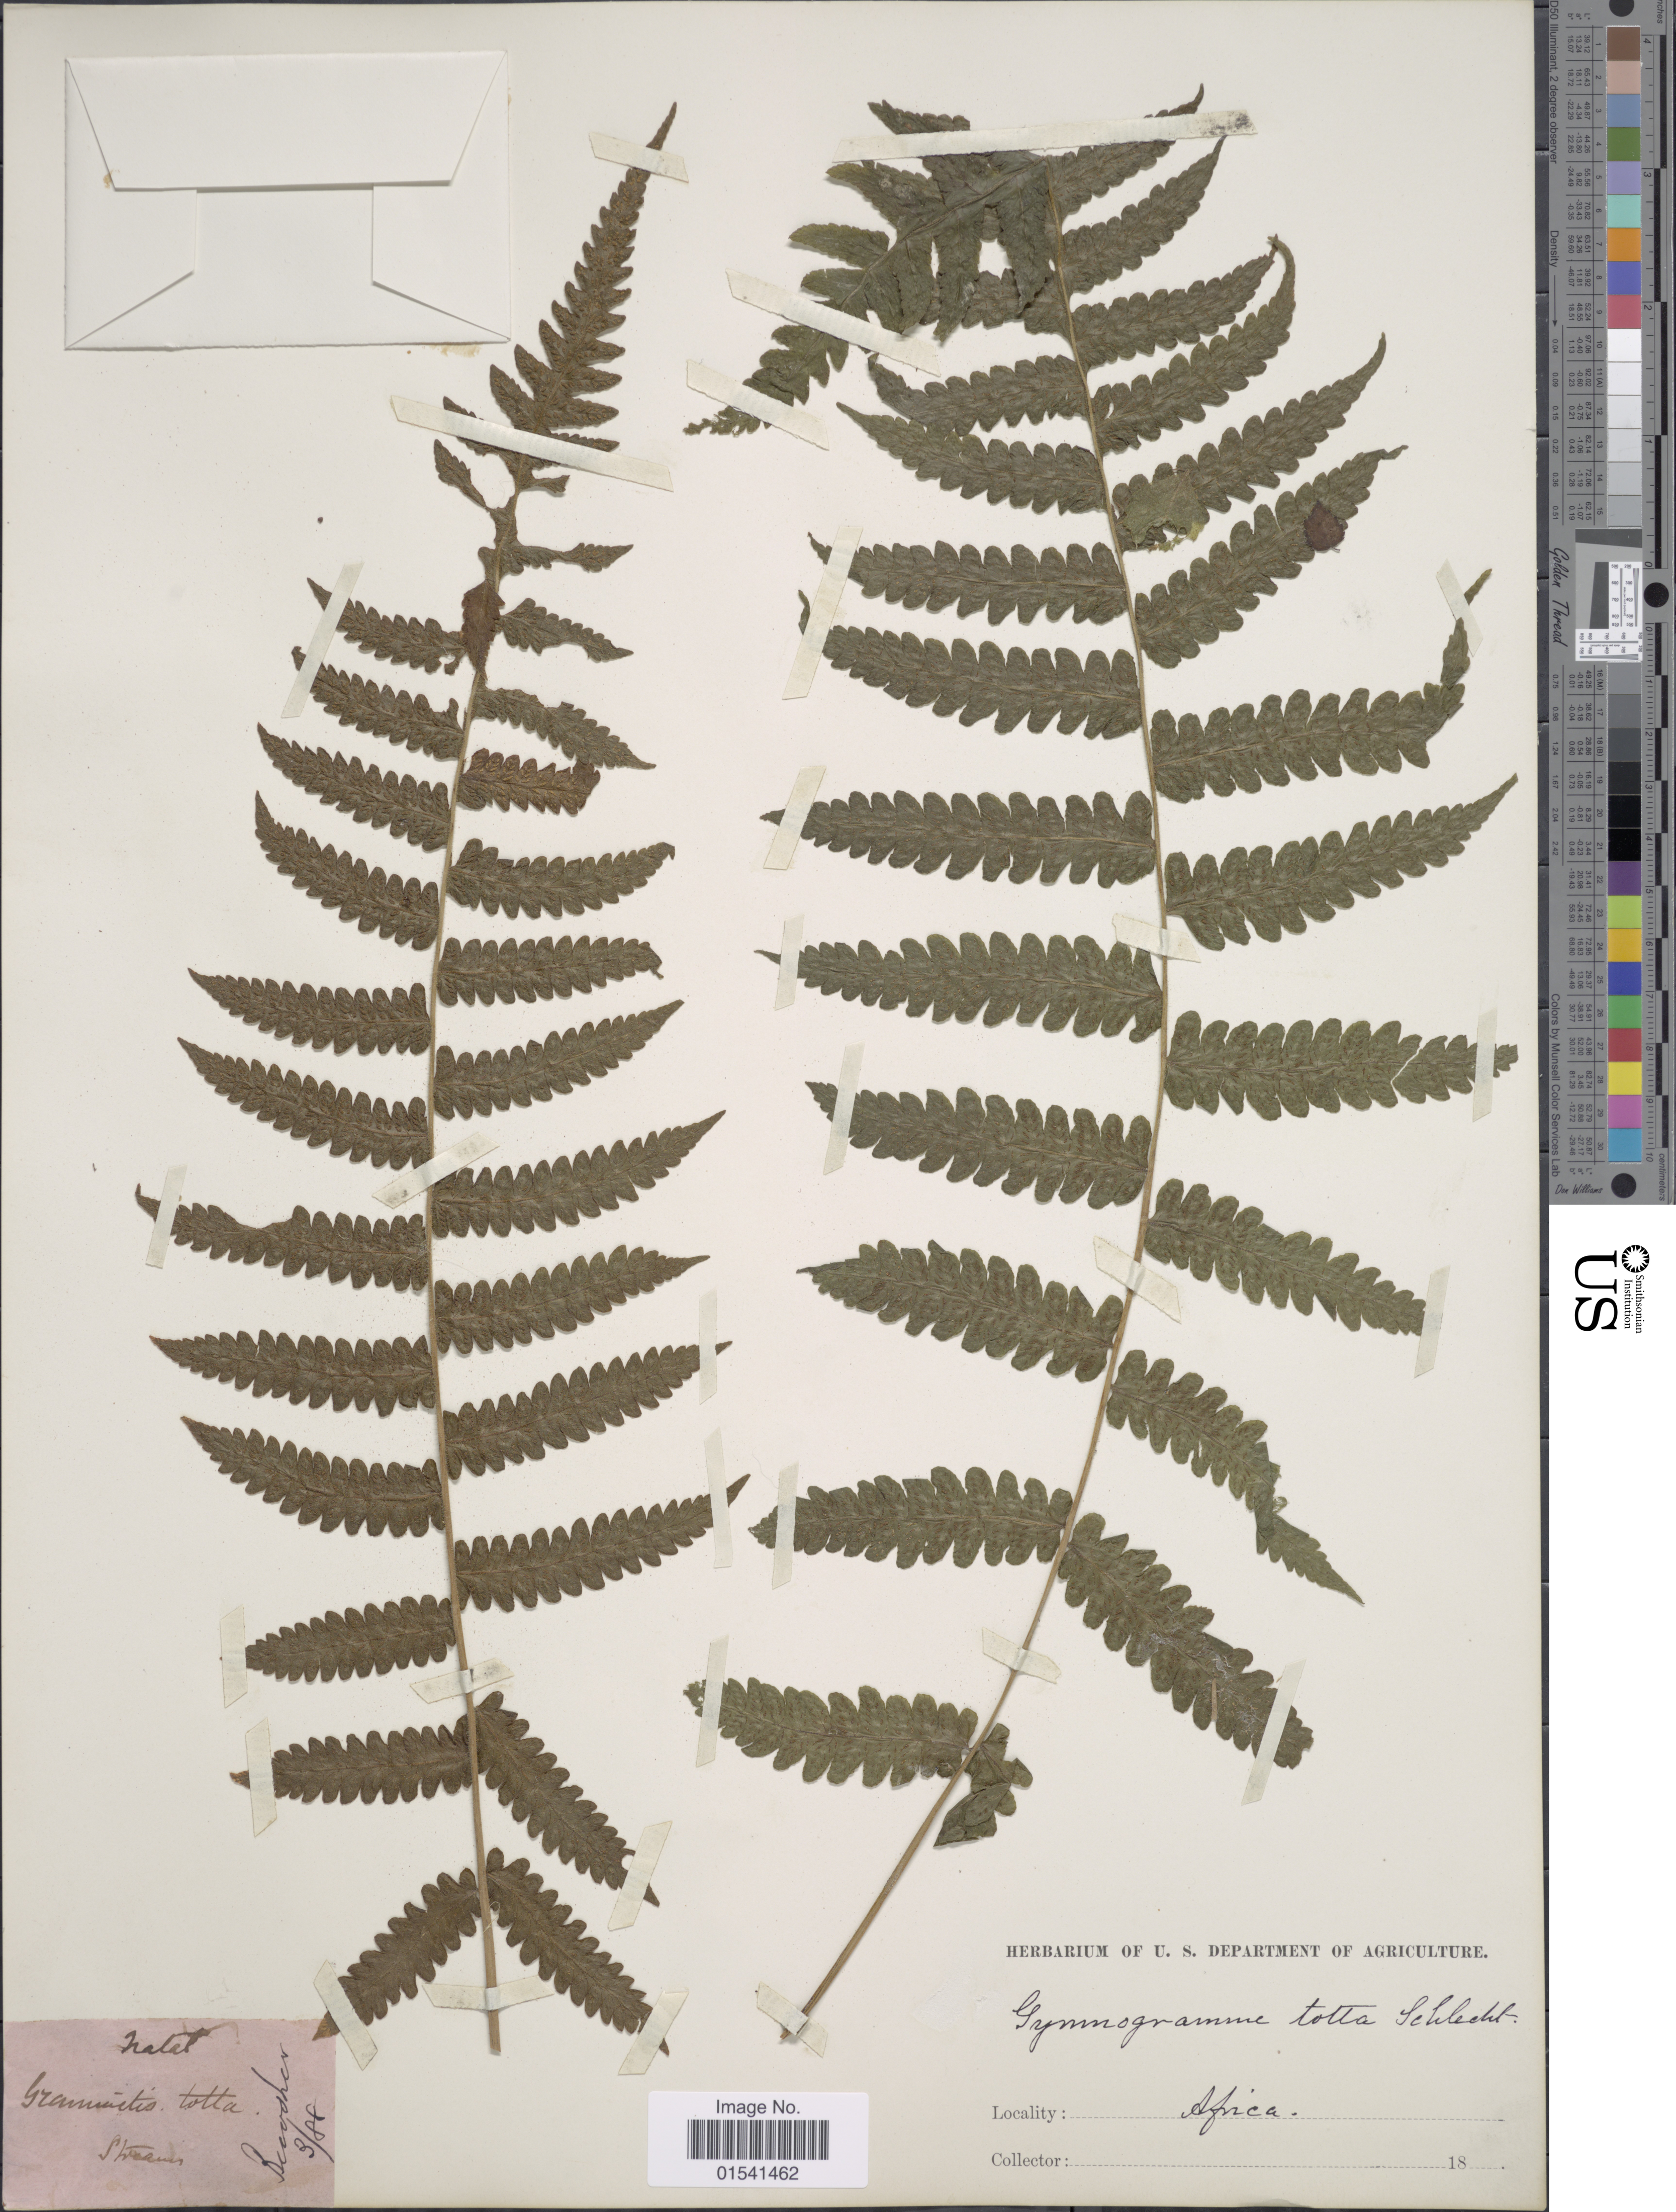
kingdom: Plantae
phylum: Tracheophyta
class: Polypodiopsida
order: Polypodiales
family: Thelypteridaceae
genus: Stegnogramma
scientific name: Stegnogramma pozoi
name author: (Lag.) K. Iwats.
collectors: Facchini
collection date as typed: Transcribed d/m/y: /3/88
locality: Africa